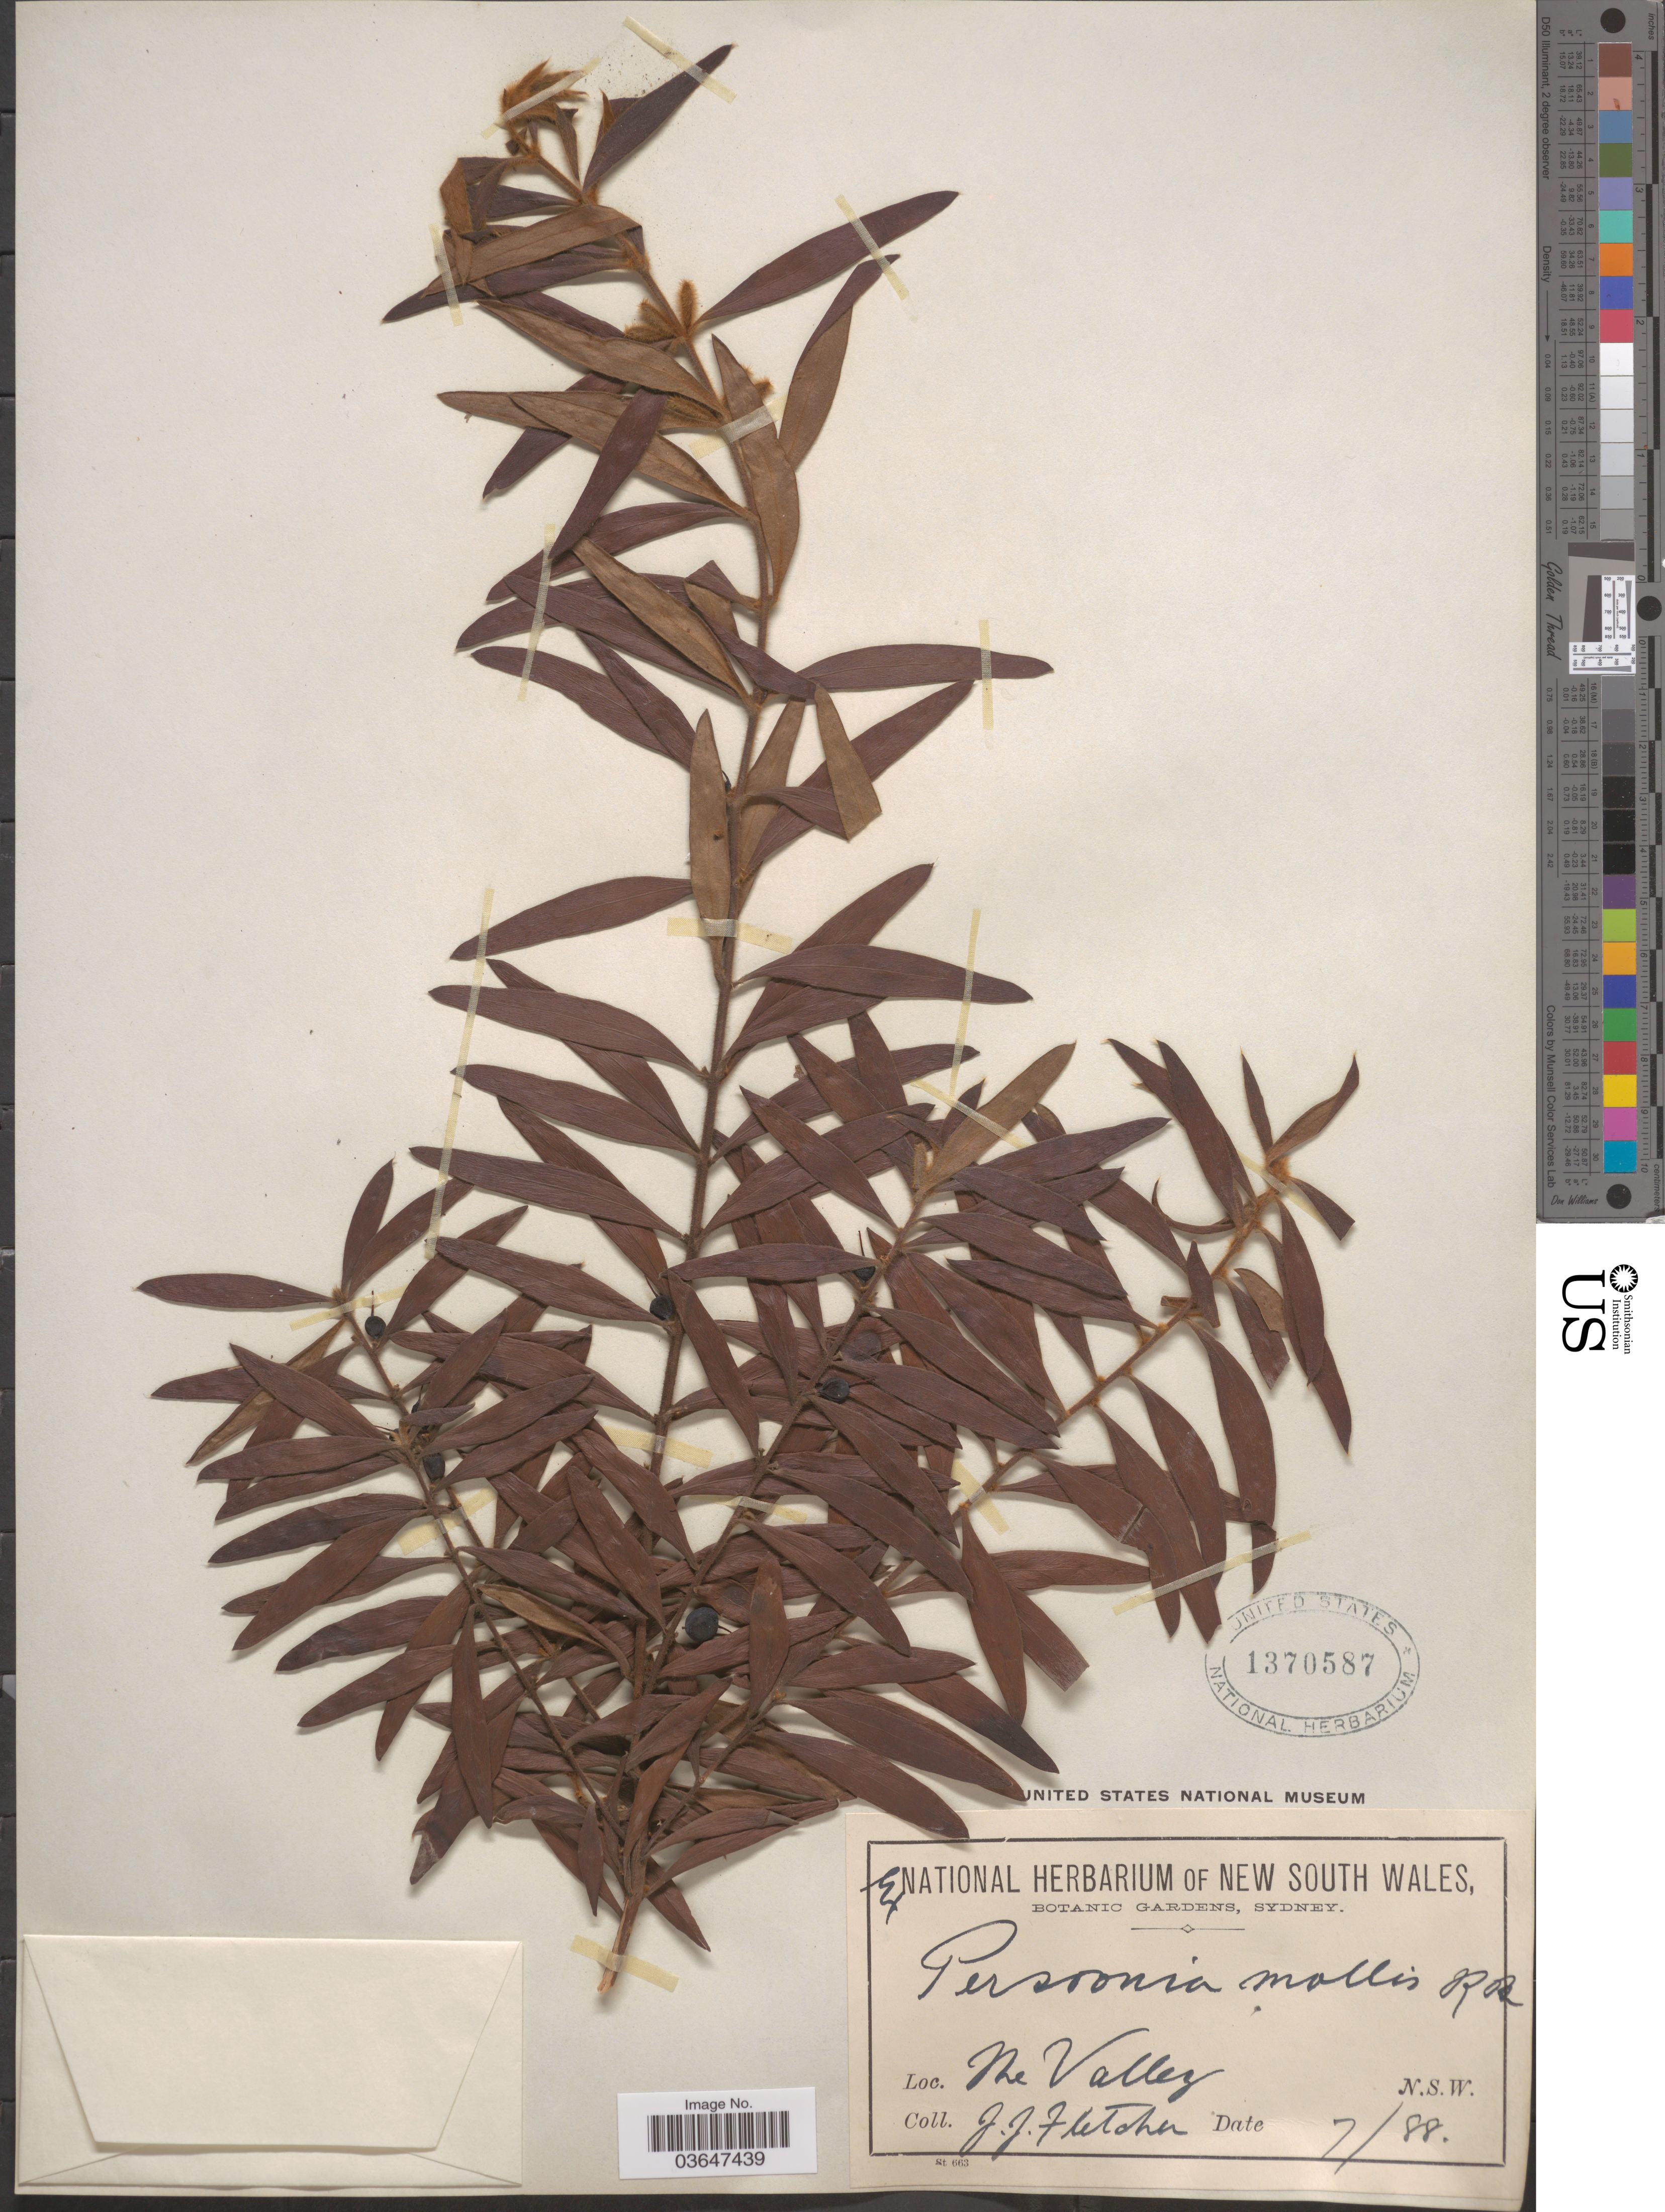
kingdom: Plantae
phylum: Tracheophyta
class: Magnoliopsida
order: Proteales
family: Proteaceae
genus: Persoonia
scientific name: Persoonia mollis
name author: R. Br.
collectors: J. Fletcher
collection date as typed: Transcribed d/m/y: /7/88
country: Australia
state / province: New South Wales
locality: Ne Valley.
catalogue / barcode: US 1370587